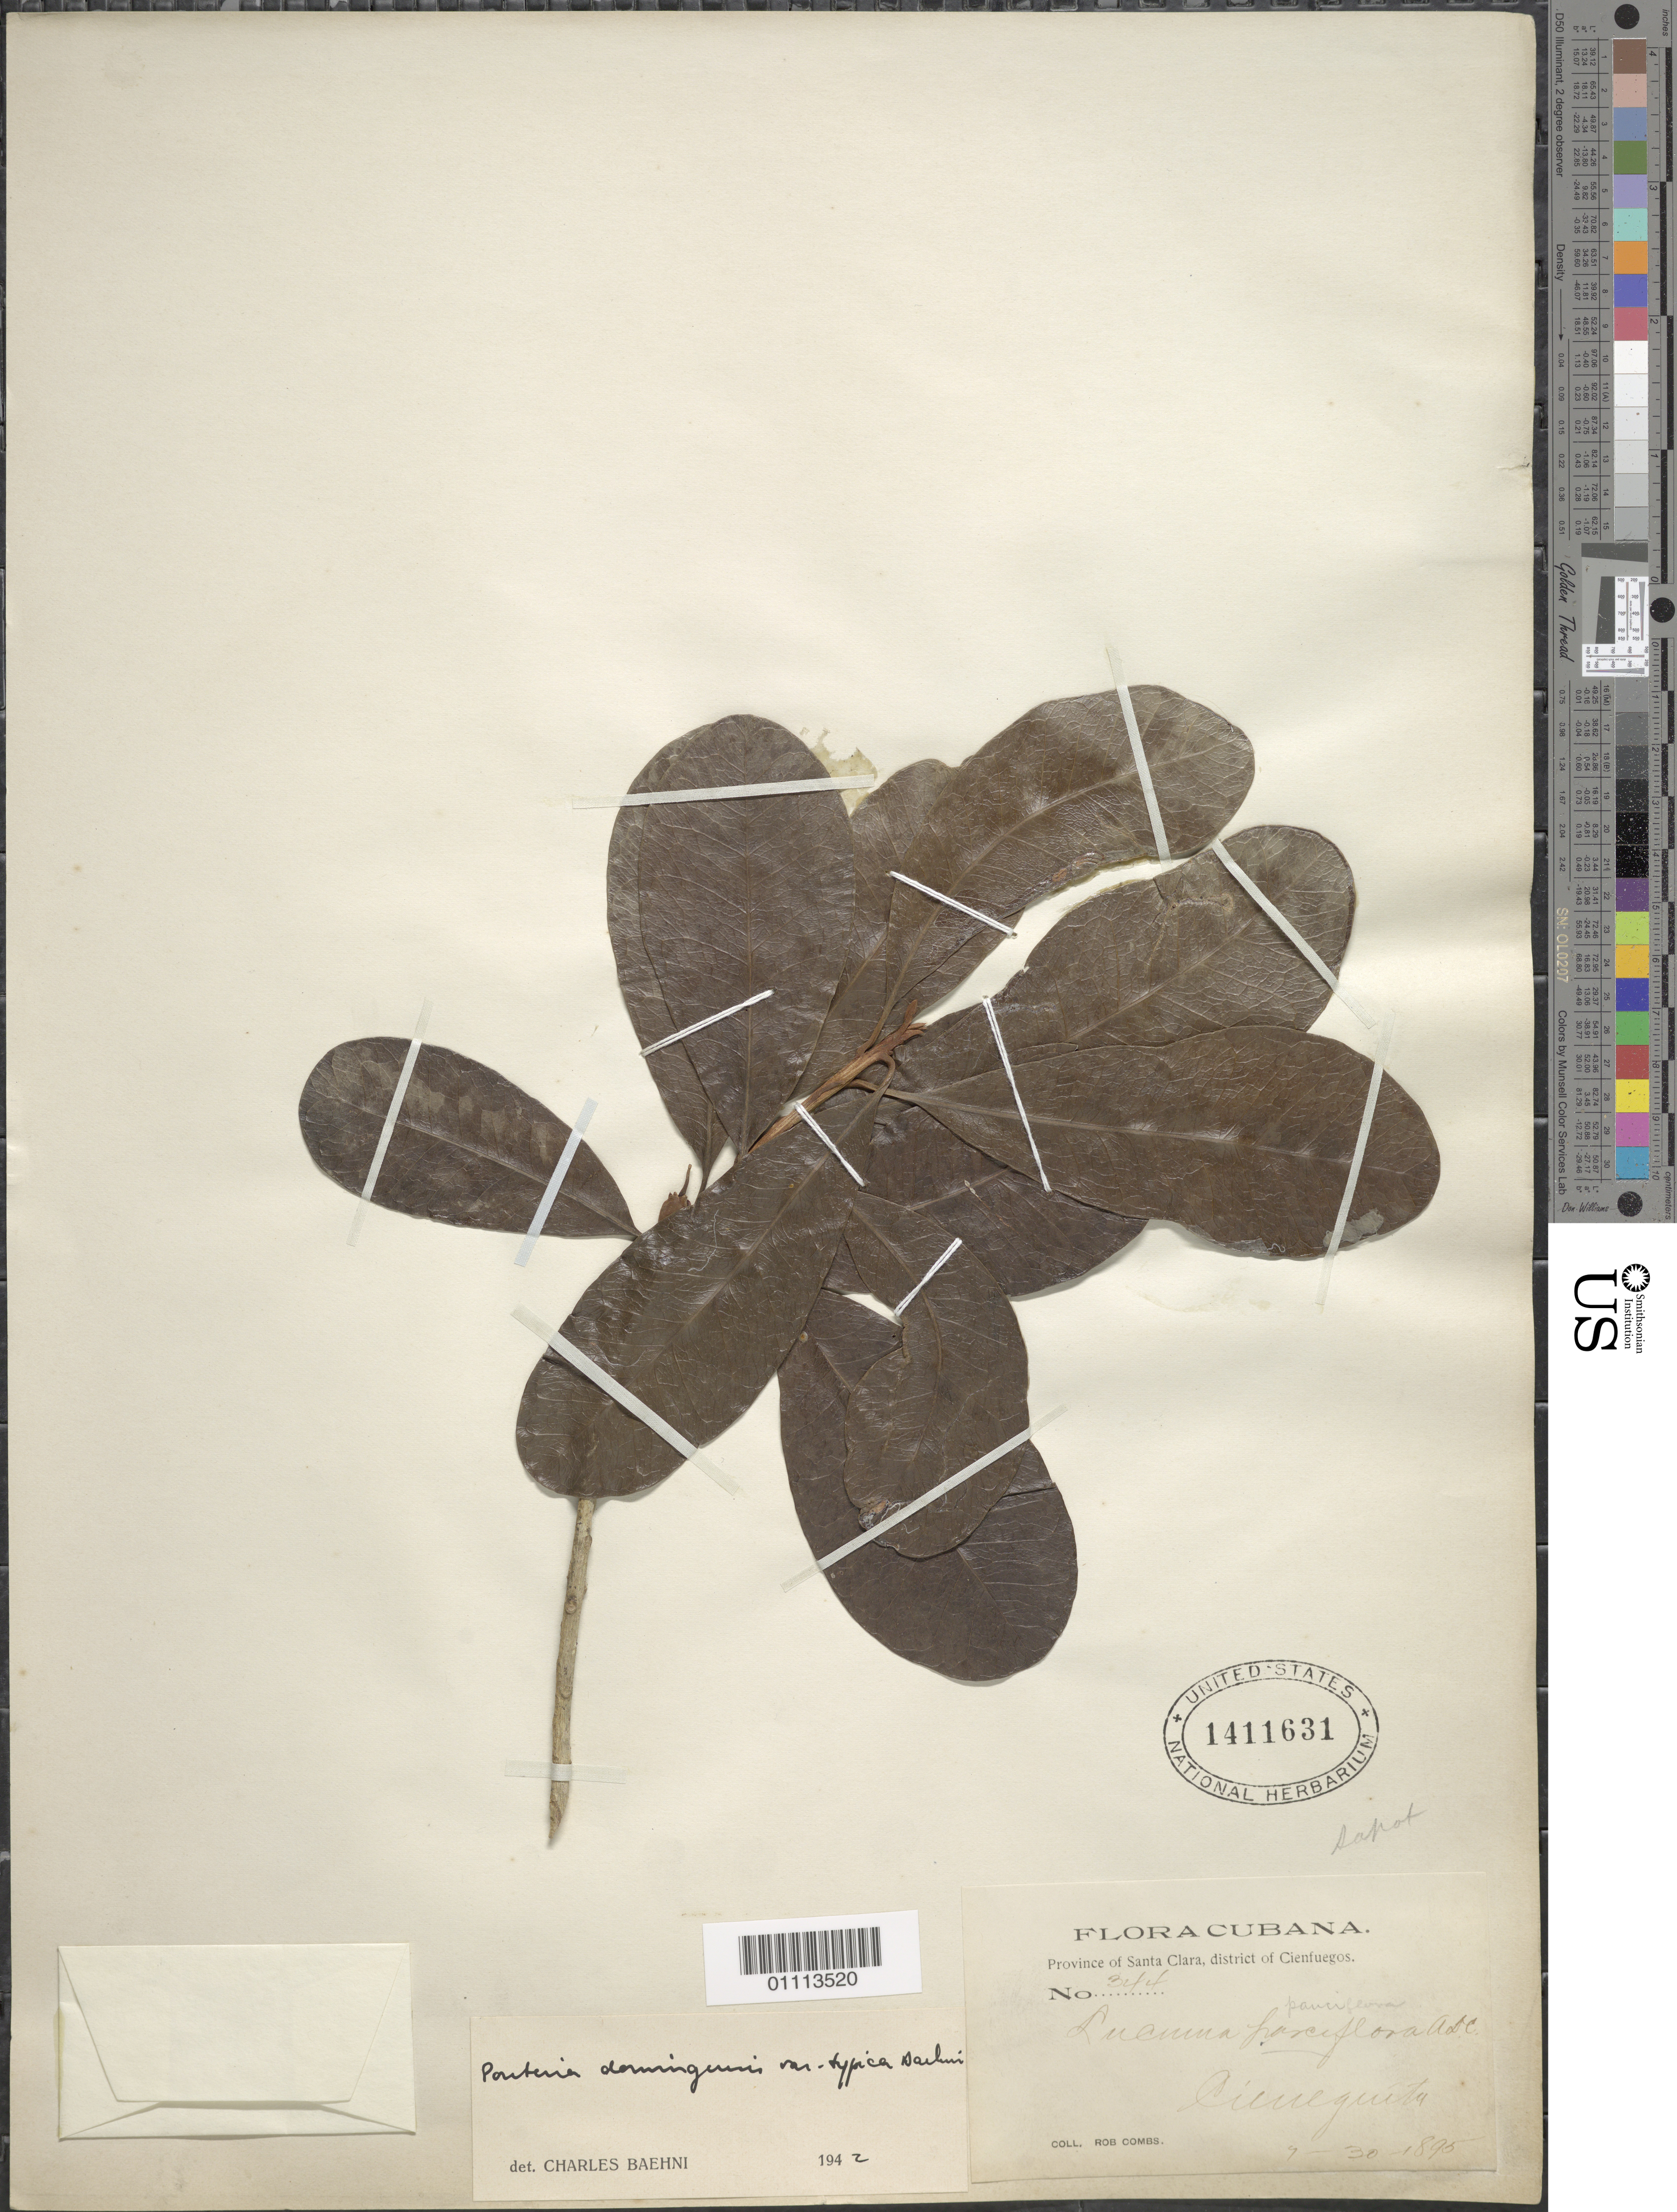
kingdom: Plantae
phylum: Tracheophyta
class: Magnoliopsida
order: Ericales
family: Sapotaceae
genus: Pouteria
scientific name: Pouteria domingensis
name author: (C.F. Gaertn.) Baehni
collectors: R. Combs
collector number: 344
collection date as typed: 30 Jul 1895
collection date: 1895-07-30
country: Cuba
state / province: Cienfuegos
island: Cuba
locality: Cieneguita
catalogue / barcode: US 1411631